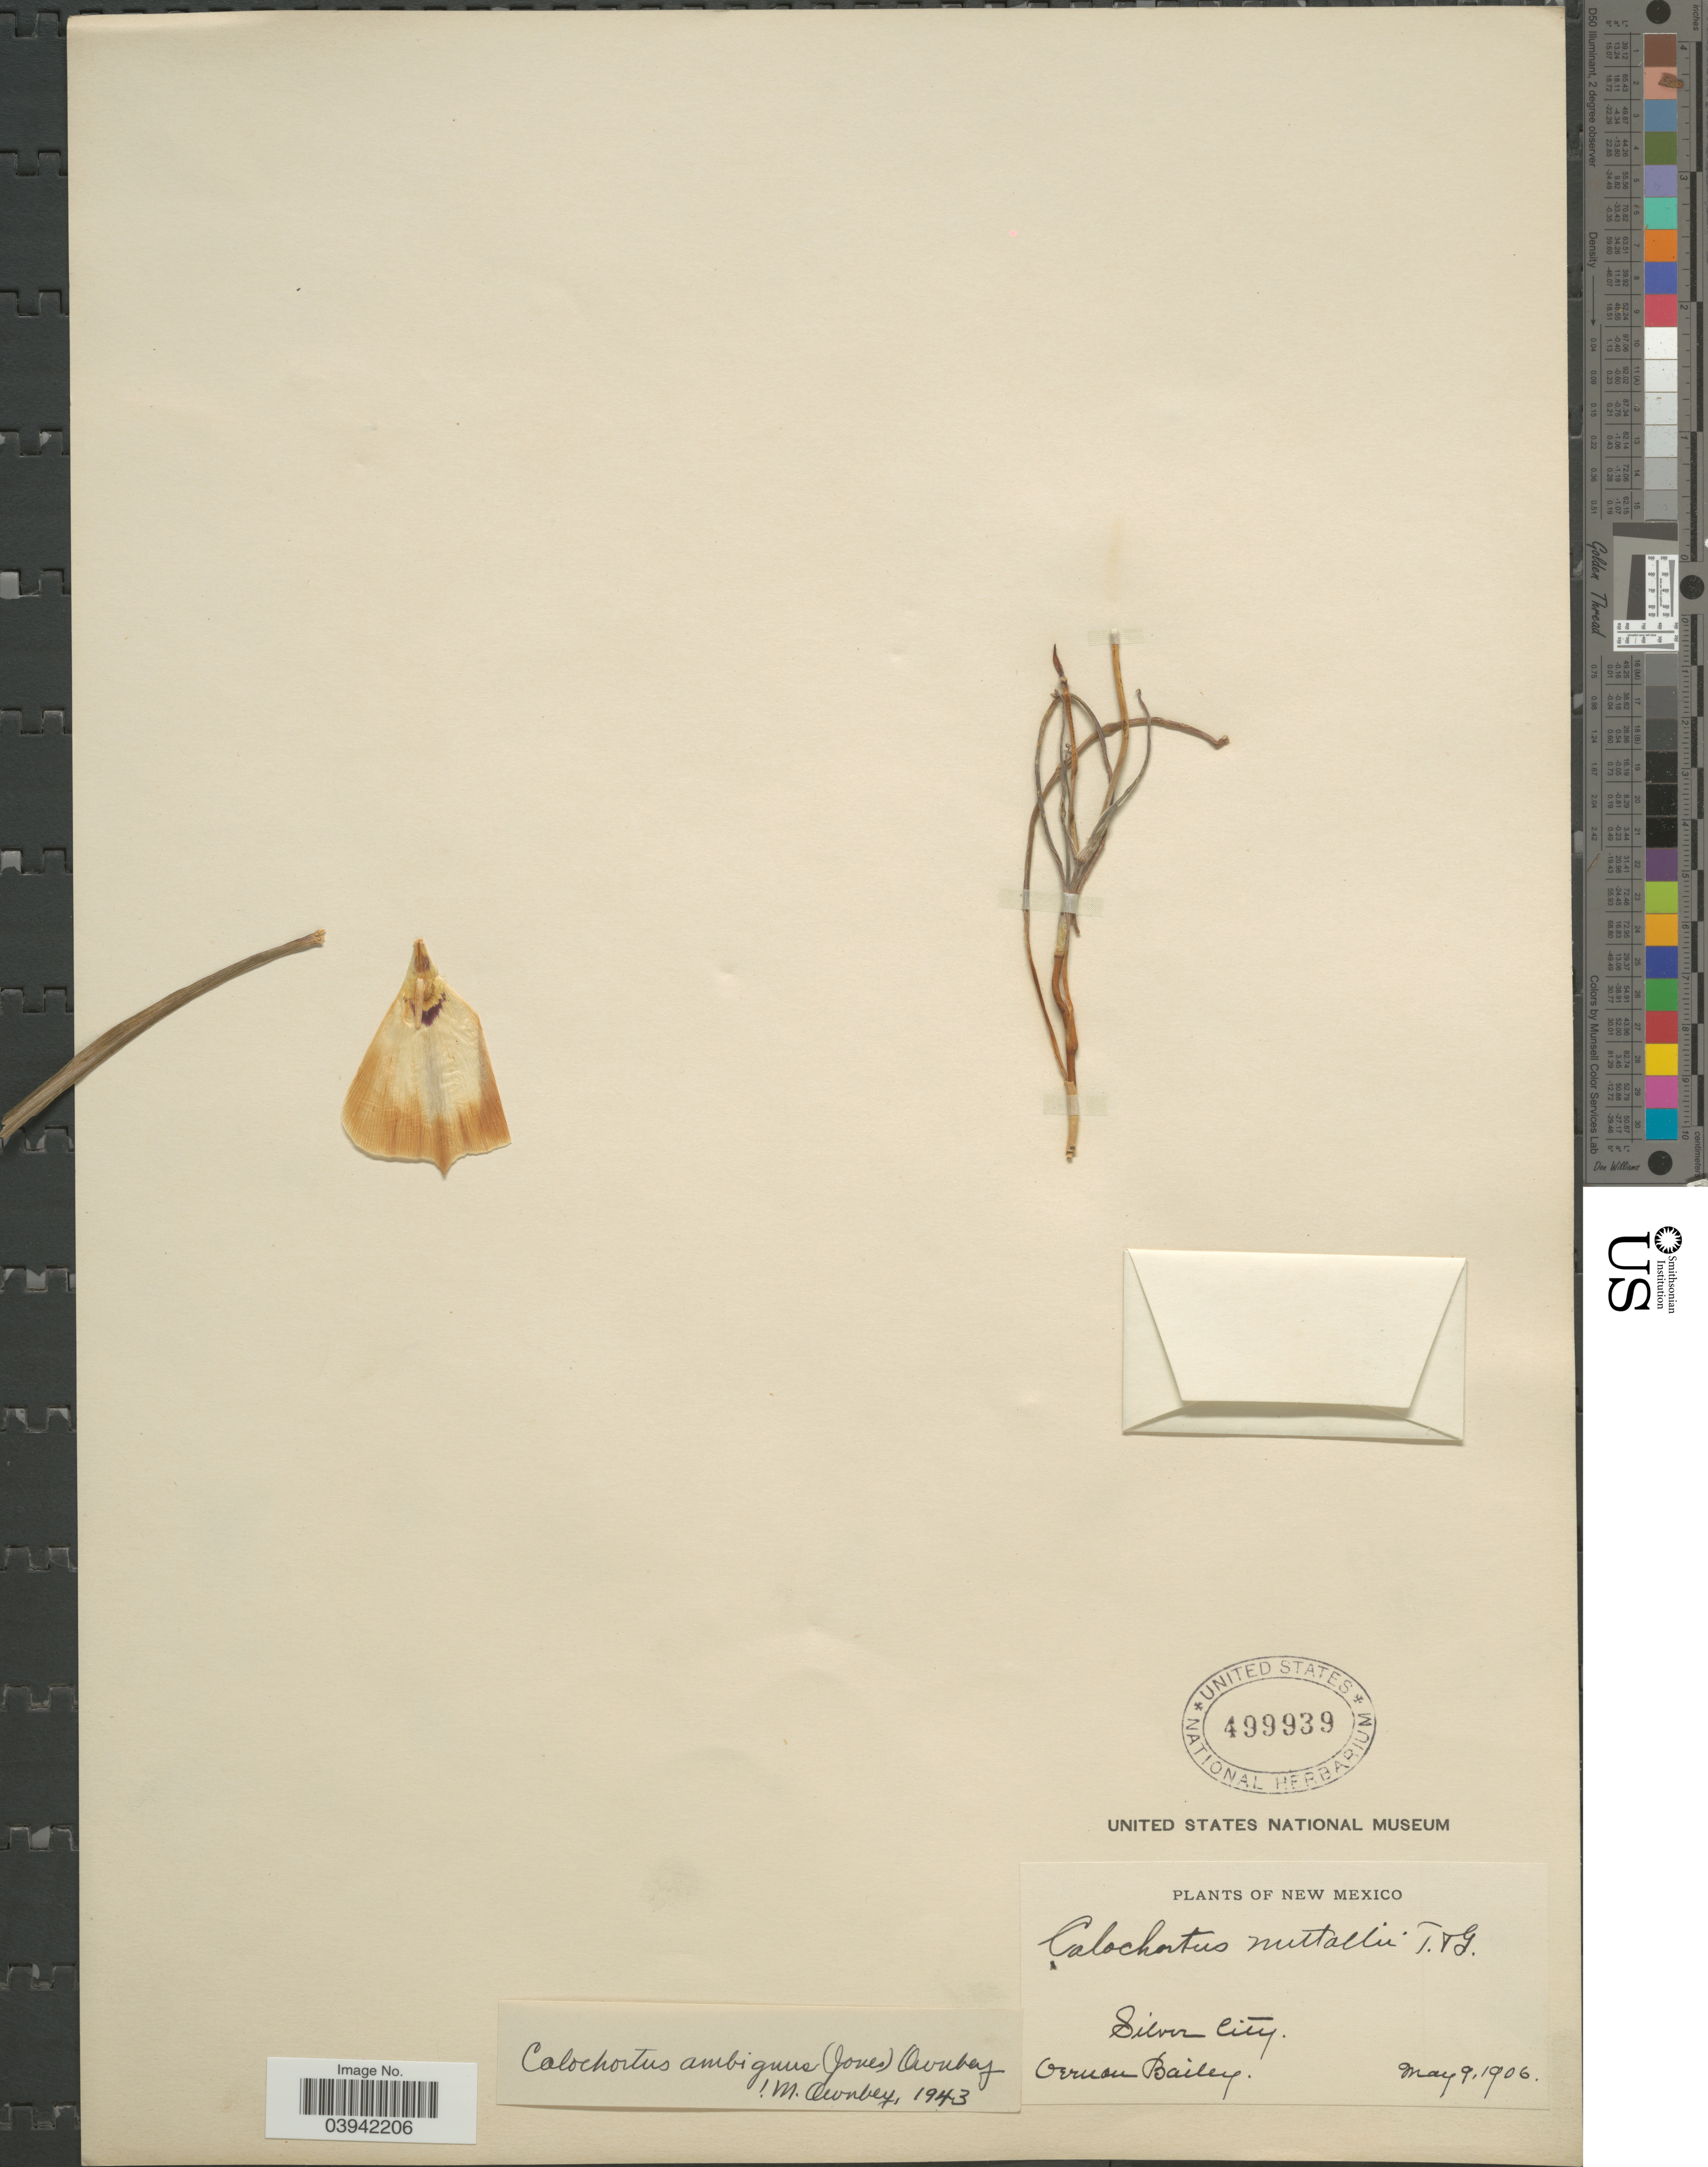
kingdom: Plantae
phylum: Tracheophyta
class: Liliopsida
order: Liliales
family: Liliaceae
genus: Calochortus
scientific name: Calochortus ambiguus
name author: (M.E. Jones) Ownbey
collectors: V. O. Bailey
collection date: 1906-05-09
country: United States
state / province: New Mexico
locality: Silver City.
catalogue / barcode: US 499939